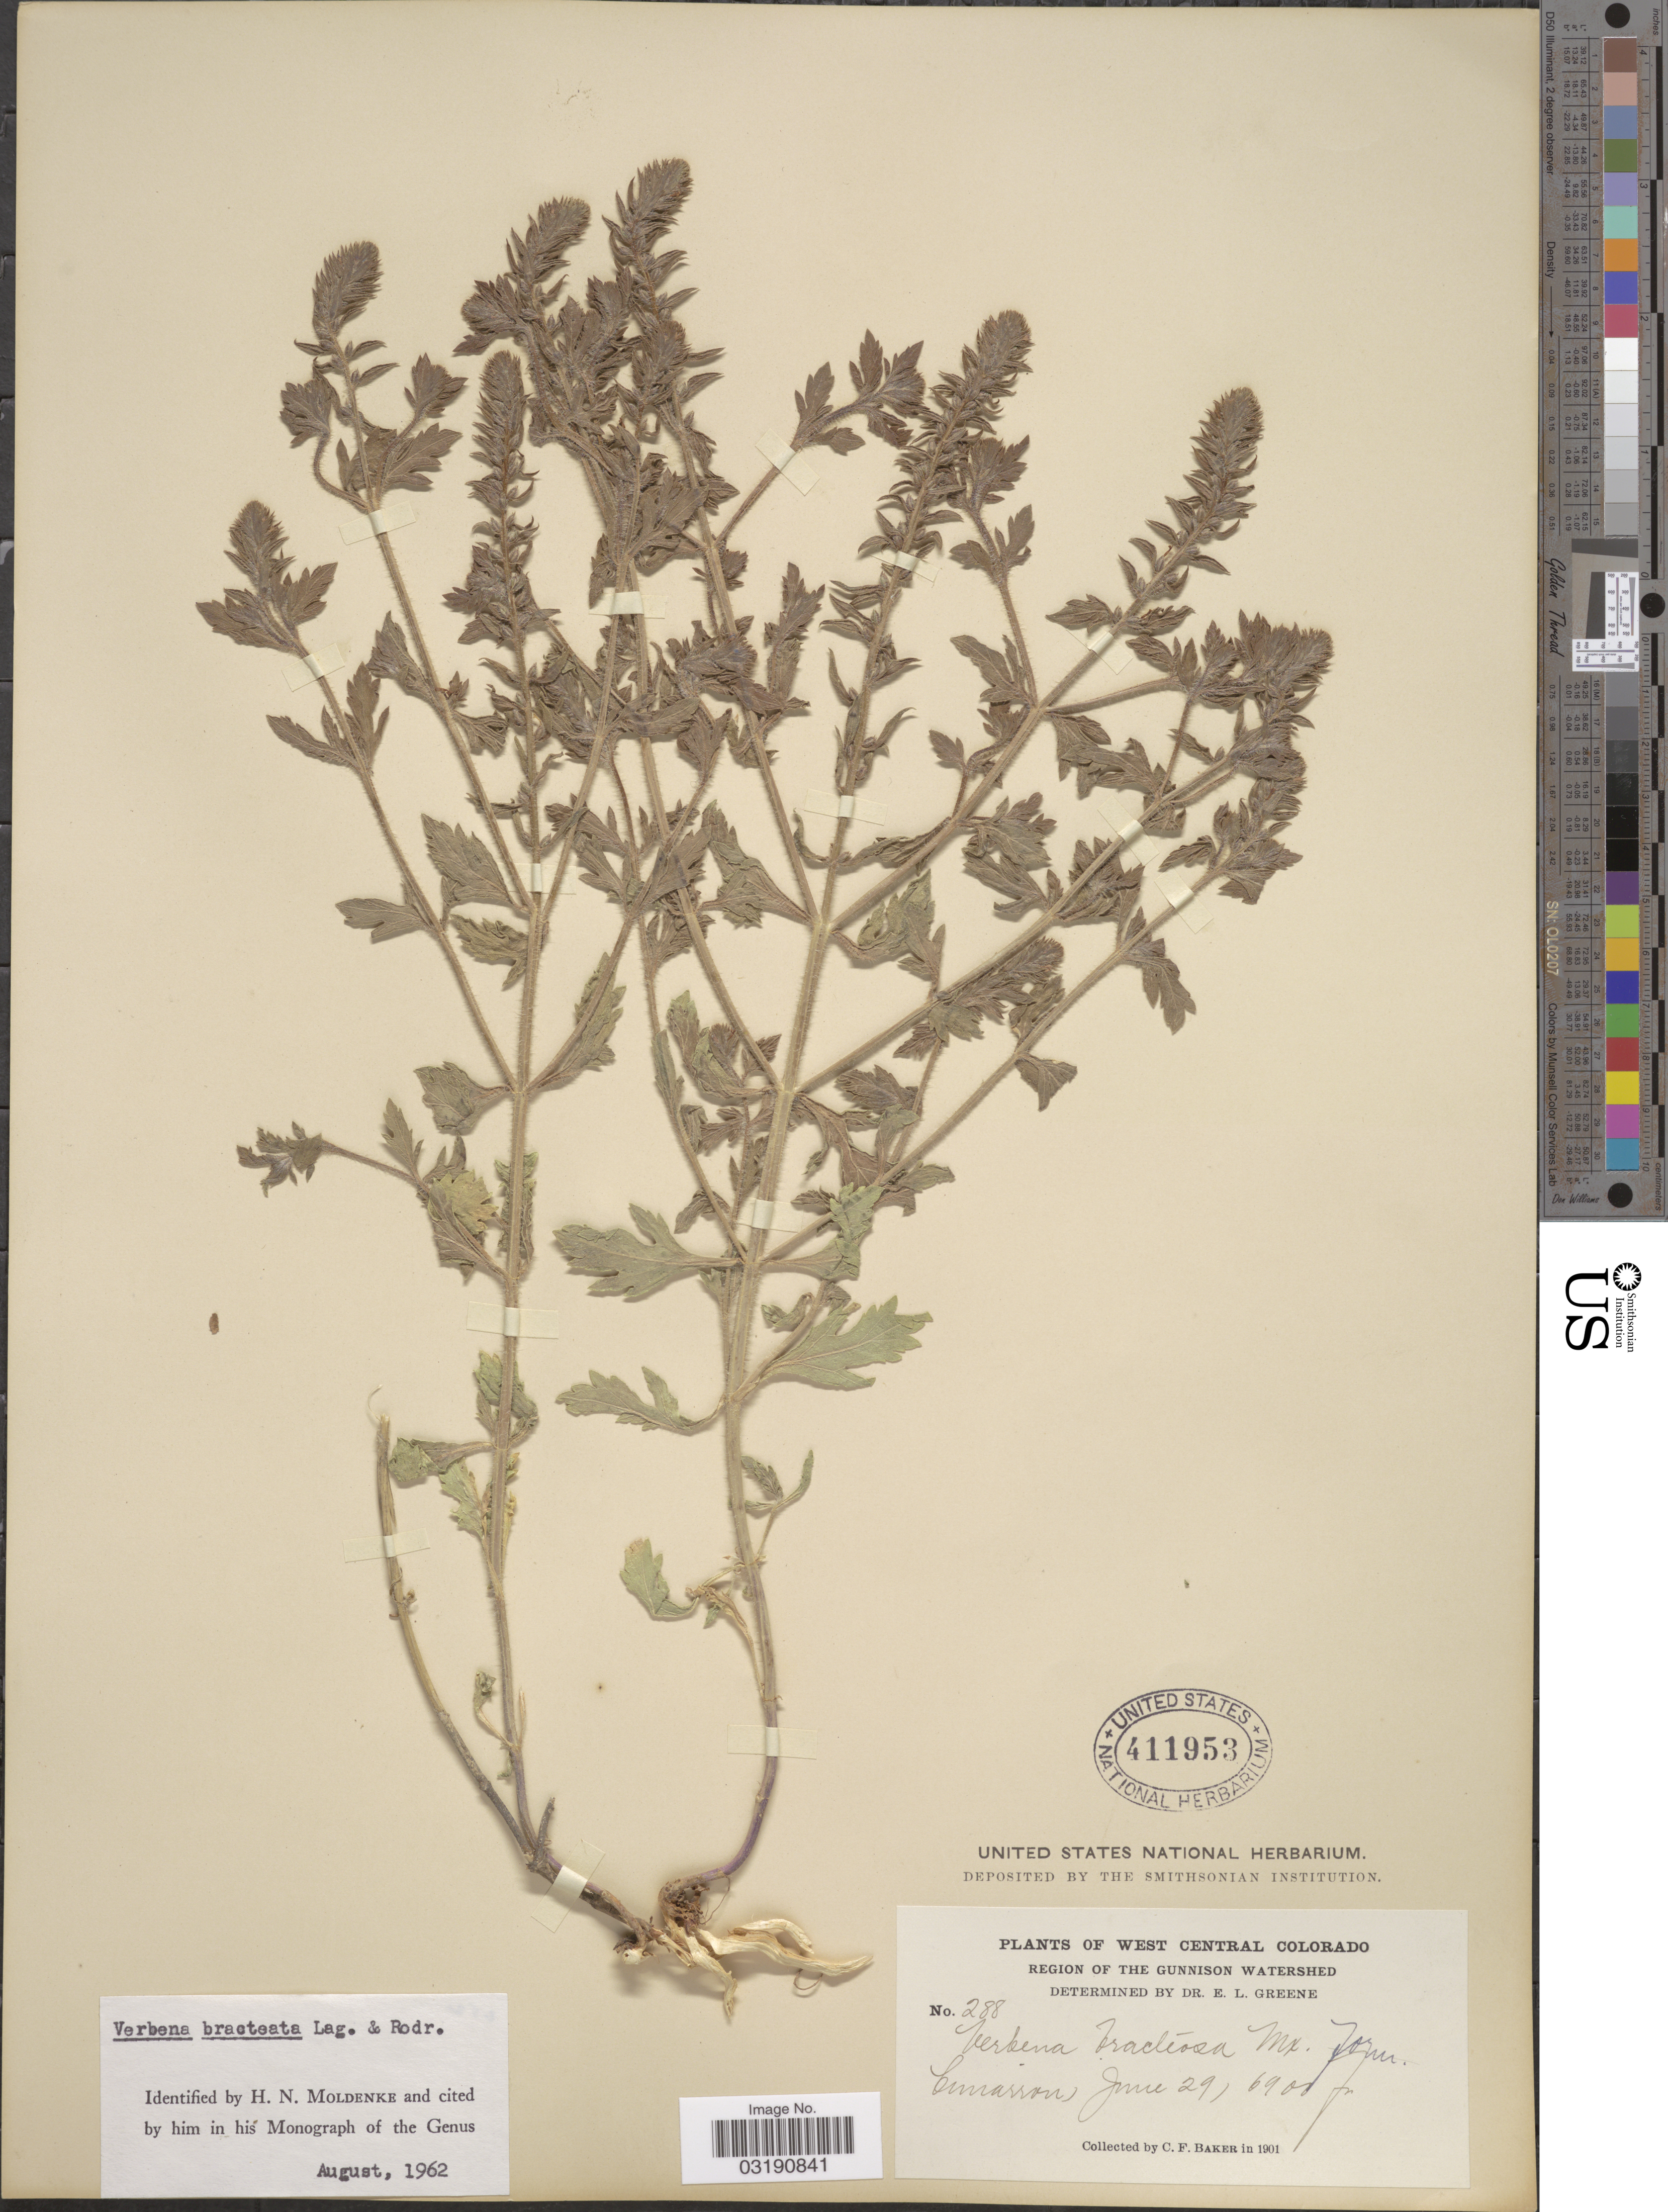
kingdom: Plantae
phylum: Tracheophyta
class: Magnoliopsida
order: Lamiales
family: Verbenaceae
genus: Verbena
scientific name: Verbena bracteata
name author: Cav. ex Lag. & Rodr.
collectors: C. F. Baker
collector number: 288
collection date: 1901-06-29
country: United States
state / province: Colorado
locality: West Central Colorado. Region of the Gunnison Watershed. Cimarron.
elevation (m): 2103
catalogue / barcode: US 411953